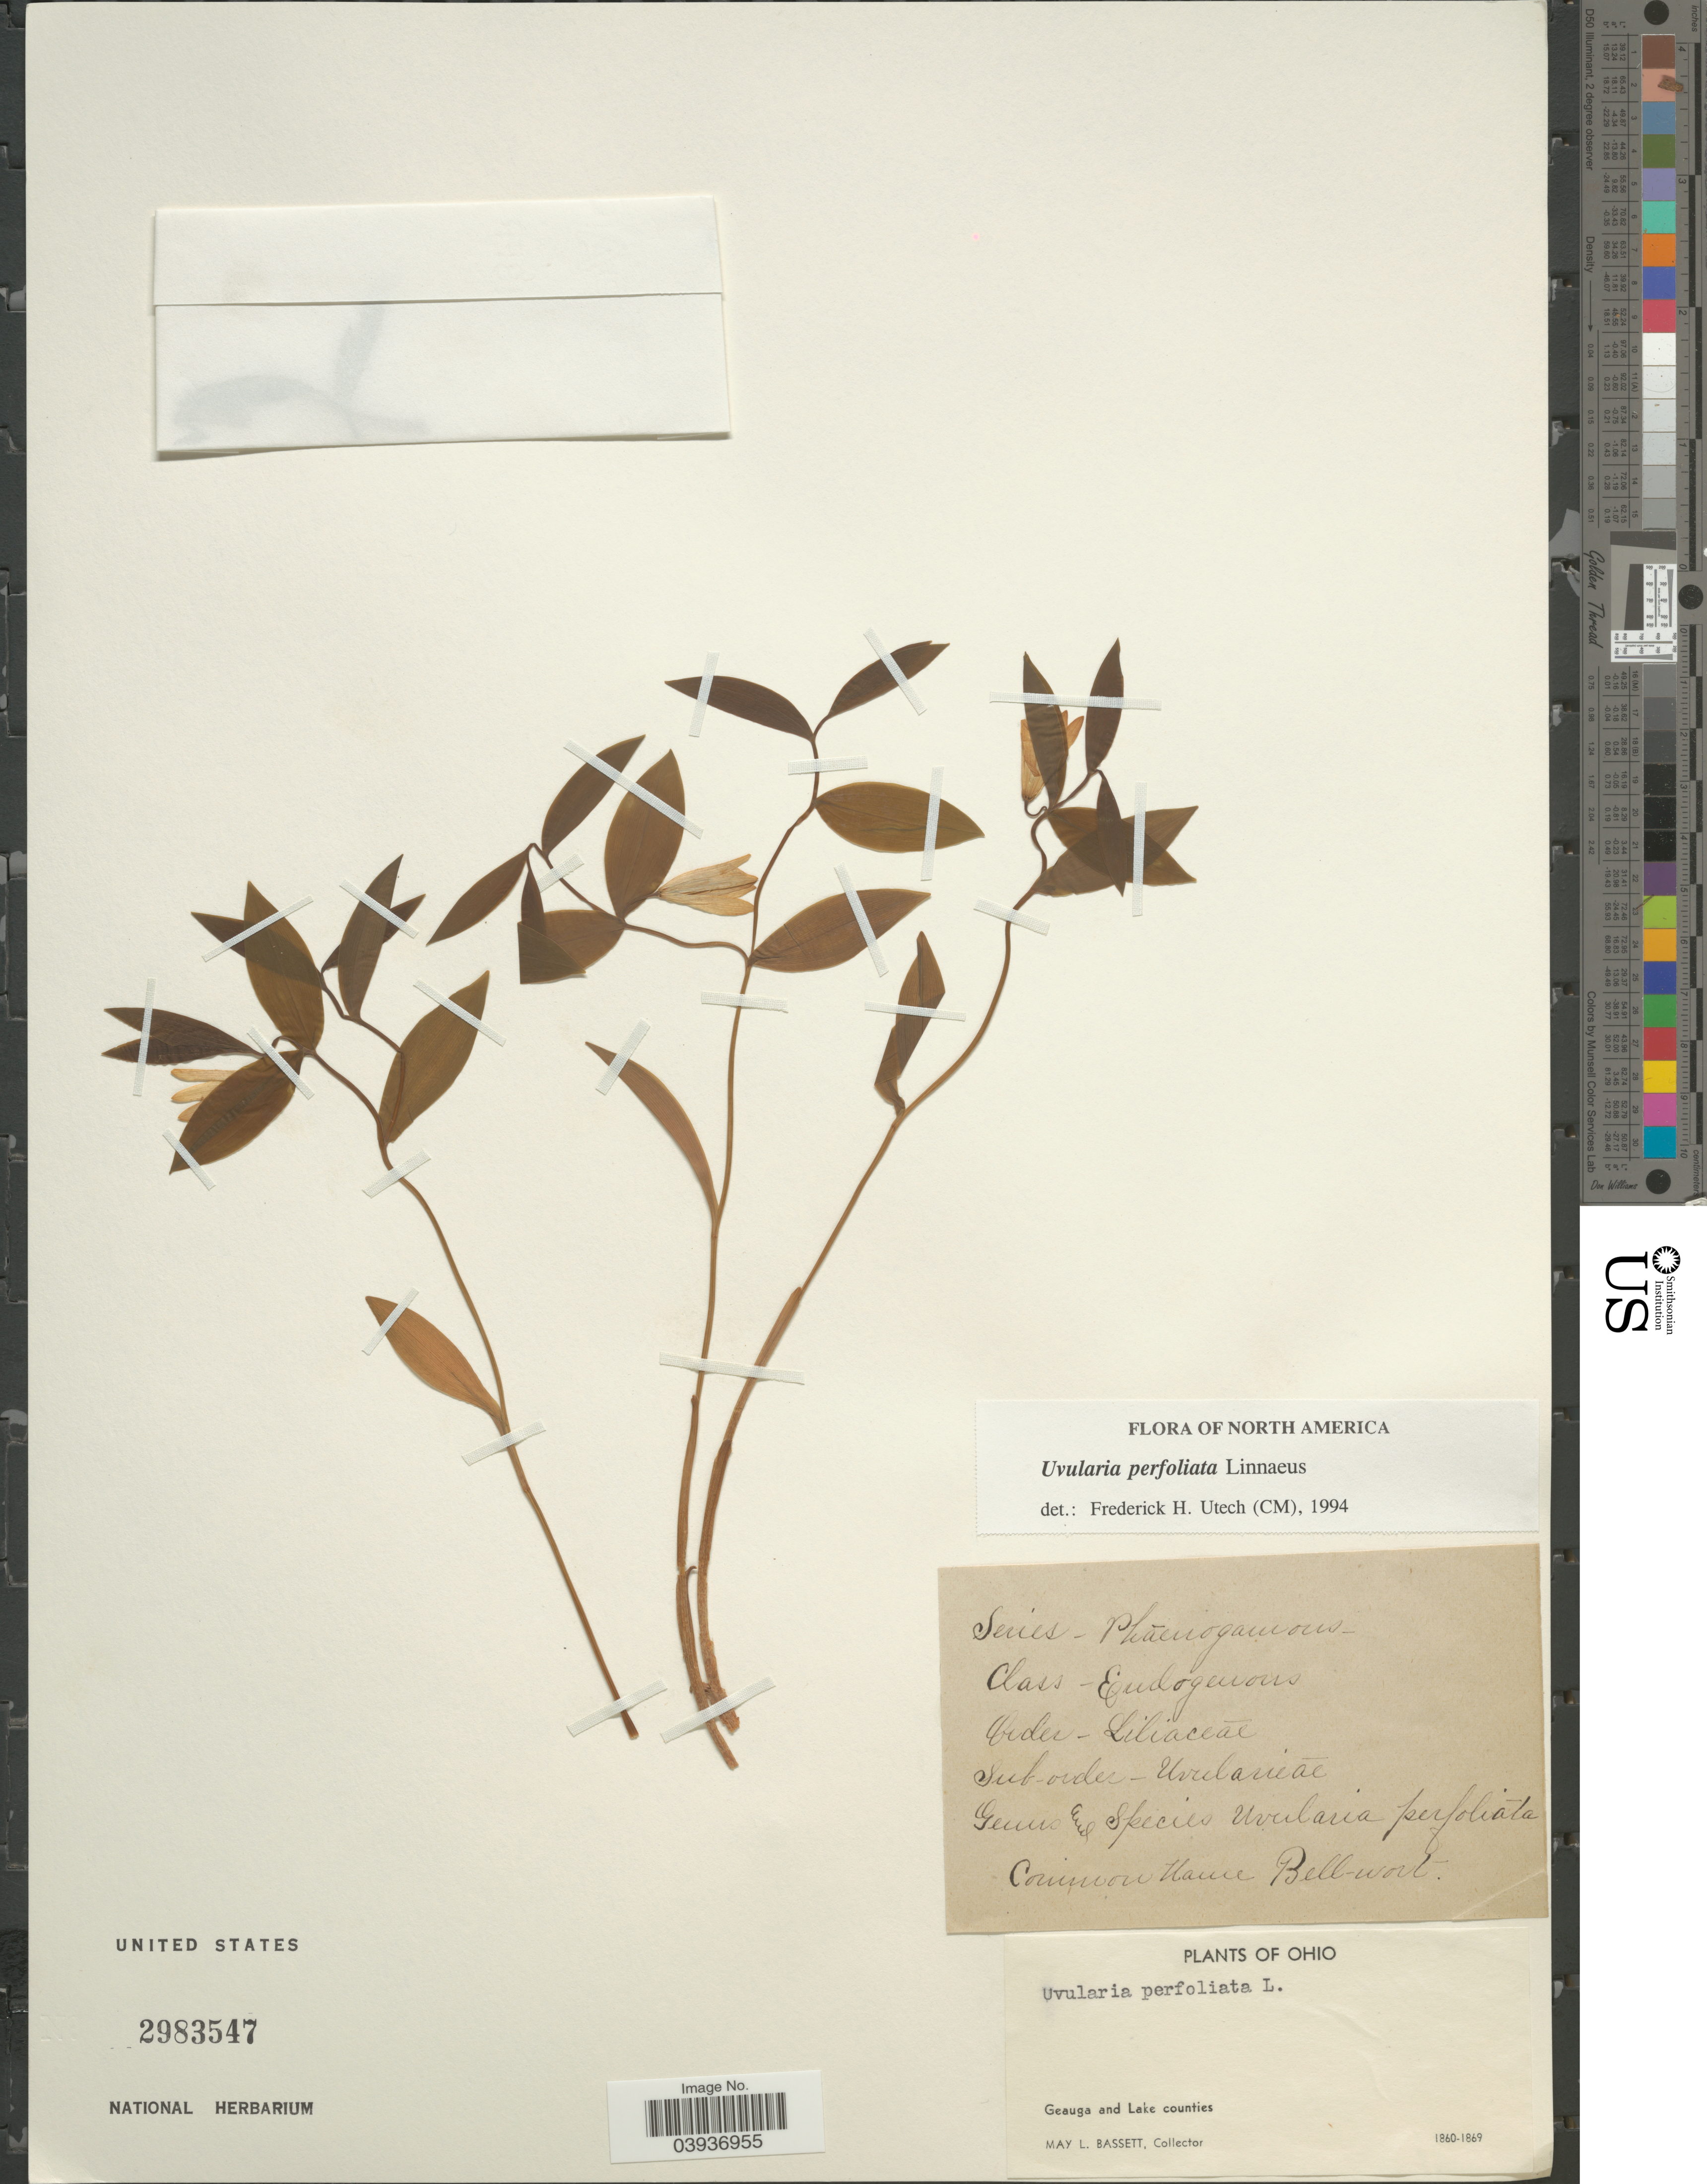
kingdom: Plantae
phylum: Tracheophyta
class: Liliopsida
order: Liliales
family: Colchicaceae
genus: Uvularia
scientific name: Uvularia perfoliata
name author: L.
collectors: M. L. Bassett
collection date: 1860/1869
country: United States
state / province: Ohio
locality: Geauga and Lake counties.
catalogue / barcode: US 2983547